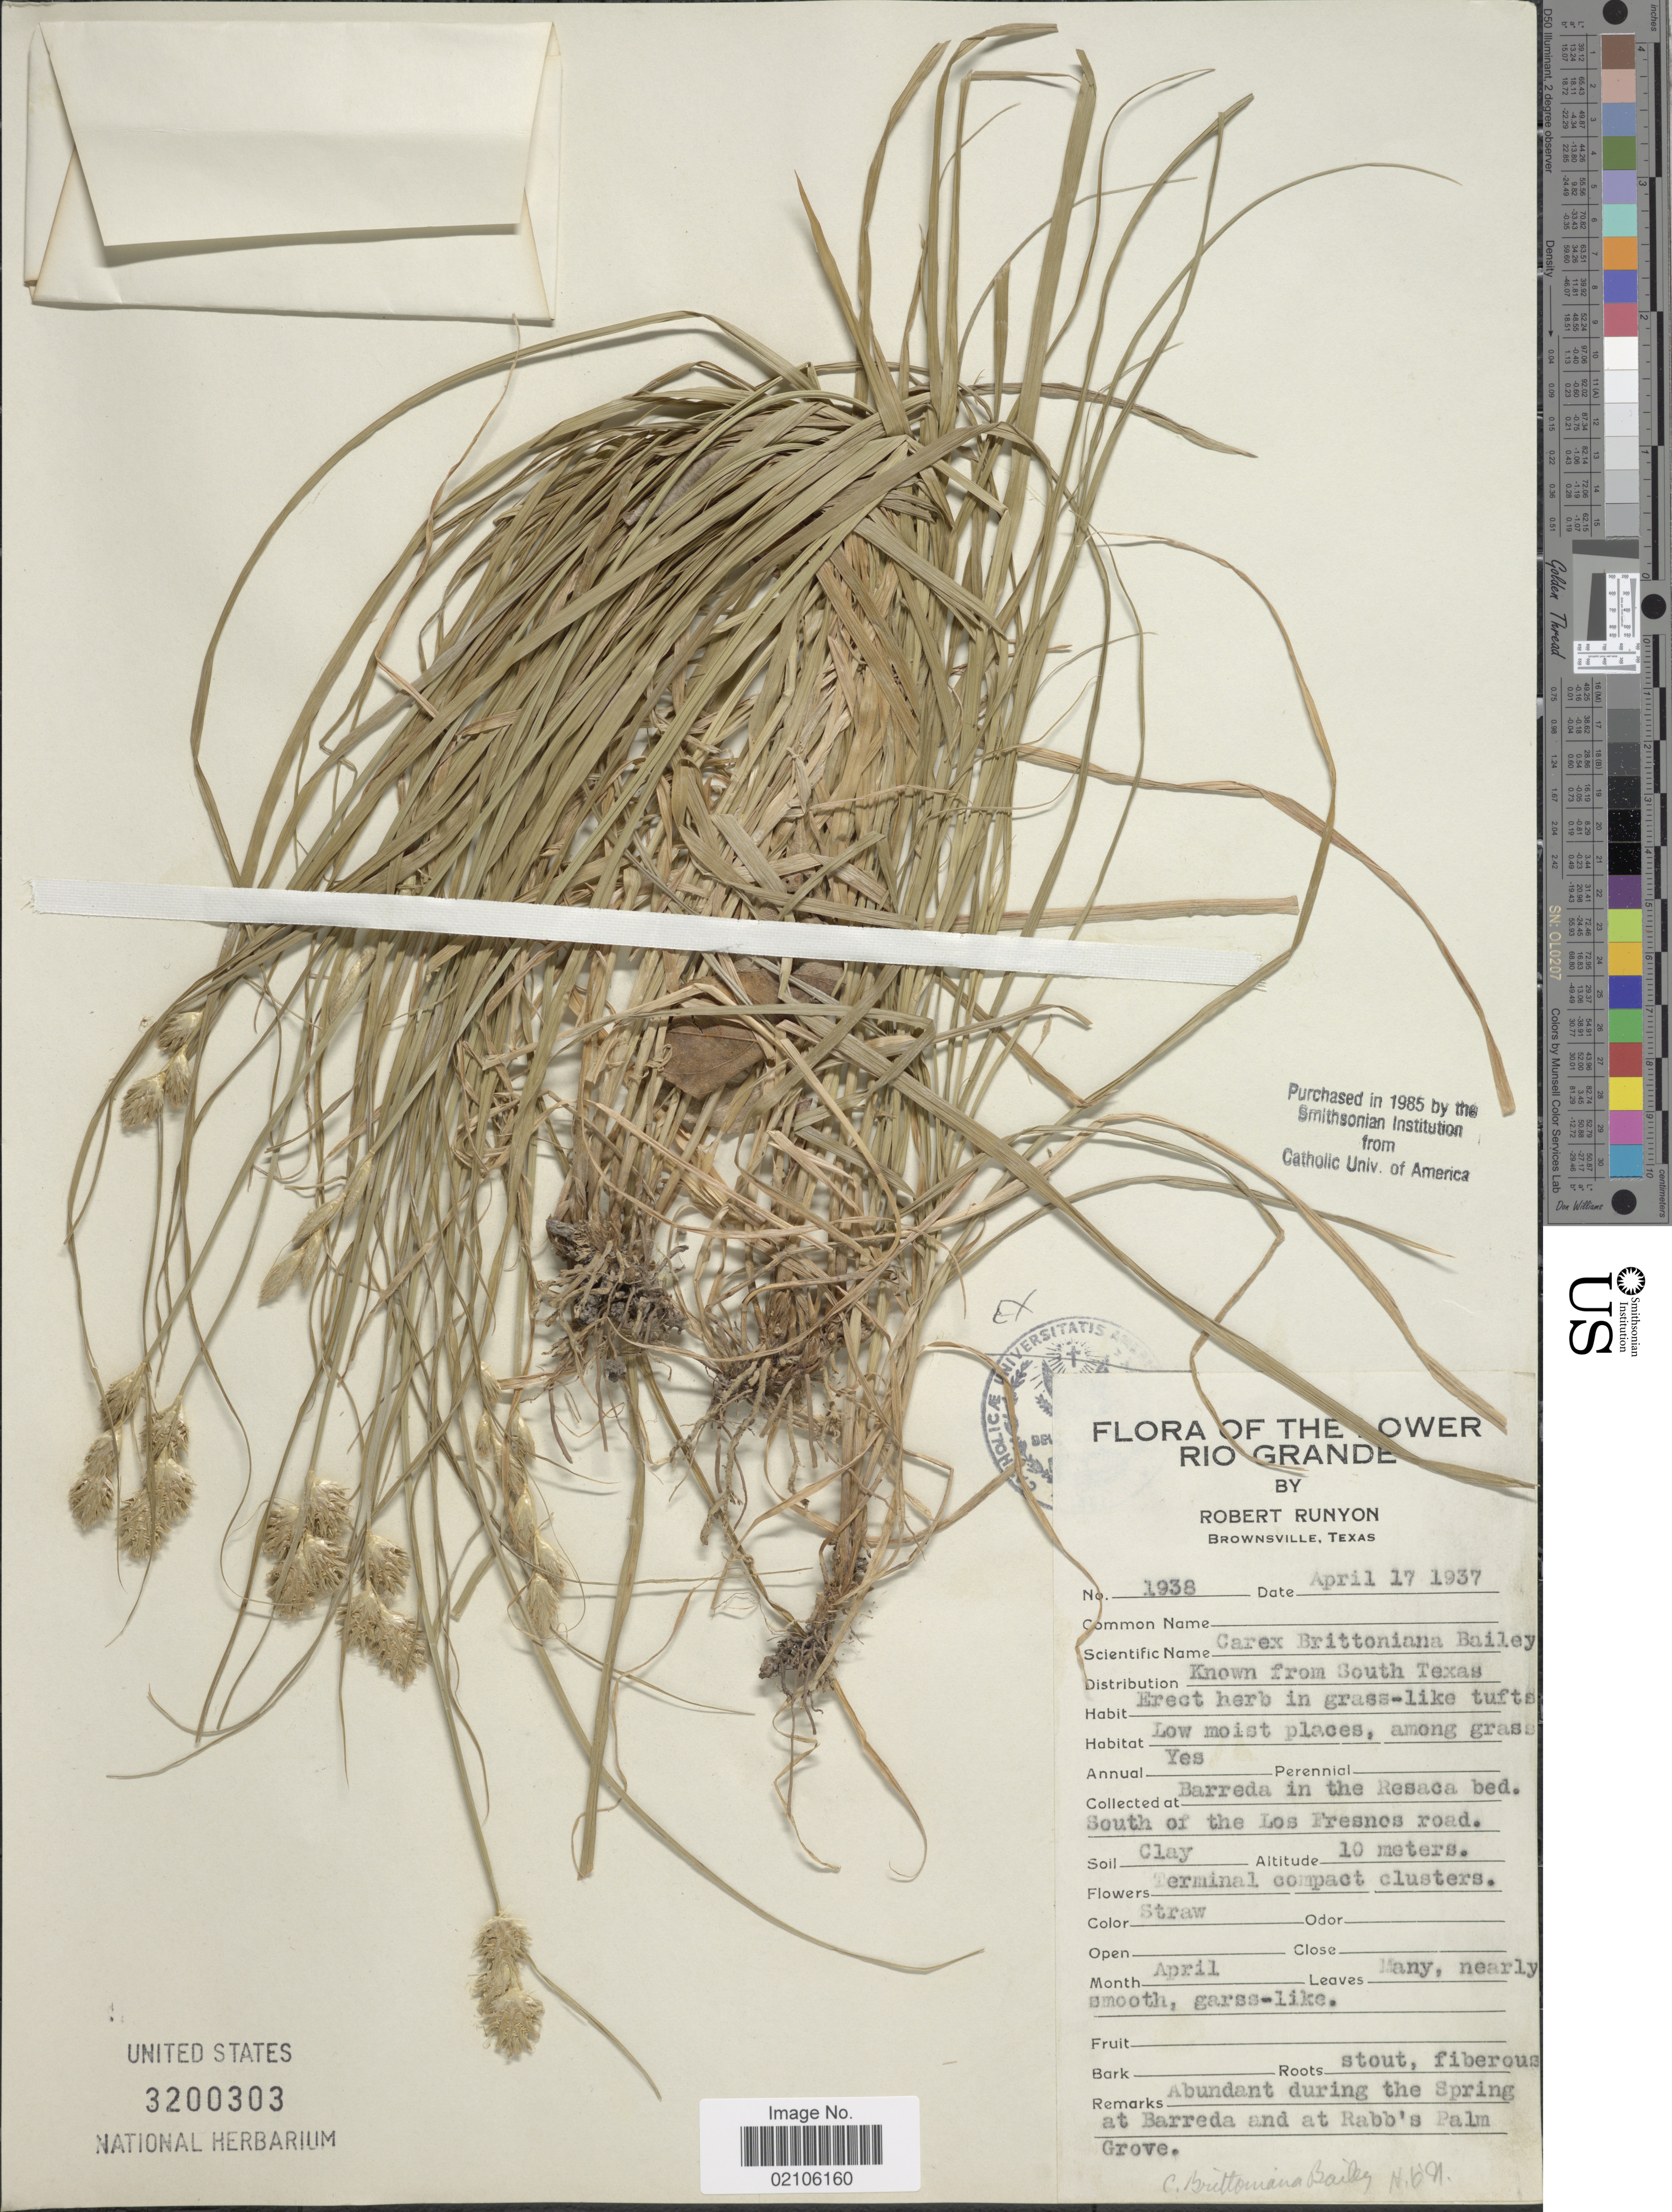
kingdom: Plantae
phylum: Tracheophyta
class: Liliopsida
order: Poales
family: Cyperaceae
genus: Carex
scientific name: Carex tetrastachya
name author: Scheele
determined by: Strong, Mark T., (BOT), Smithsonian Institution - National Museum of Natural History (UNITED STATES)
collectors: R. Runyon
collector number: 1938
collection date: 1937-04-17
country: United States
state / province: Texas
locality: Lower Rio Grande, low moist placs, among grass, Barreda in the Resaca bed, south of the Los Fresnos road, during the Spring at Barreda and at Rabb's Palm Grove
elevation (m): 10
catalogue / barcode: US 3200303